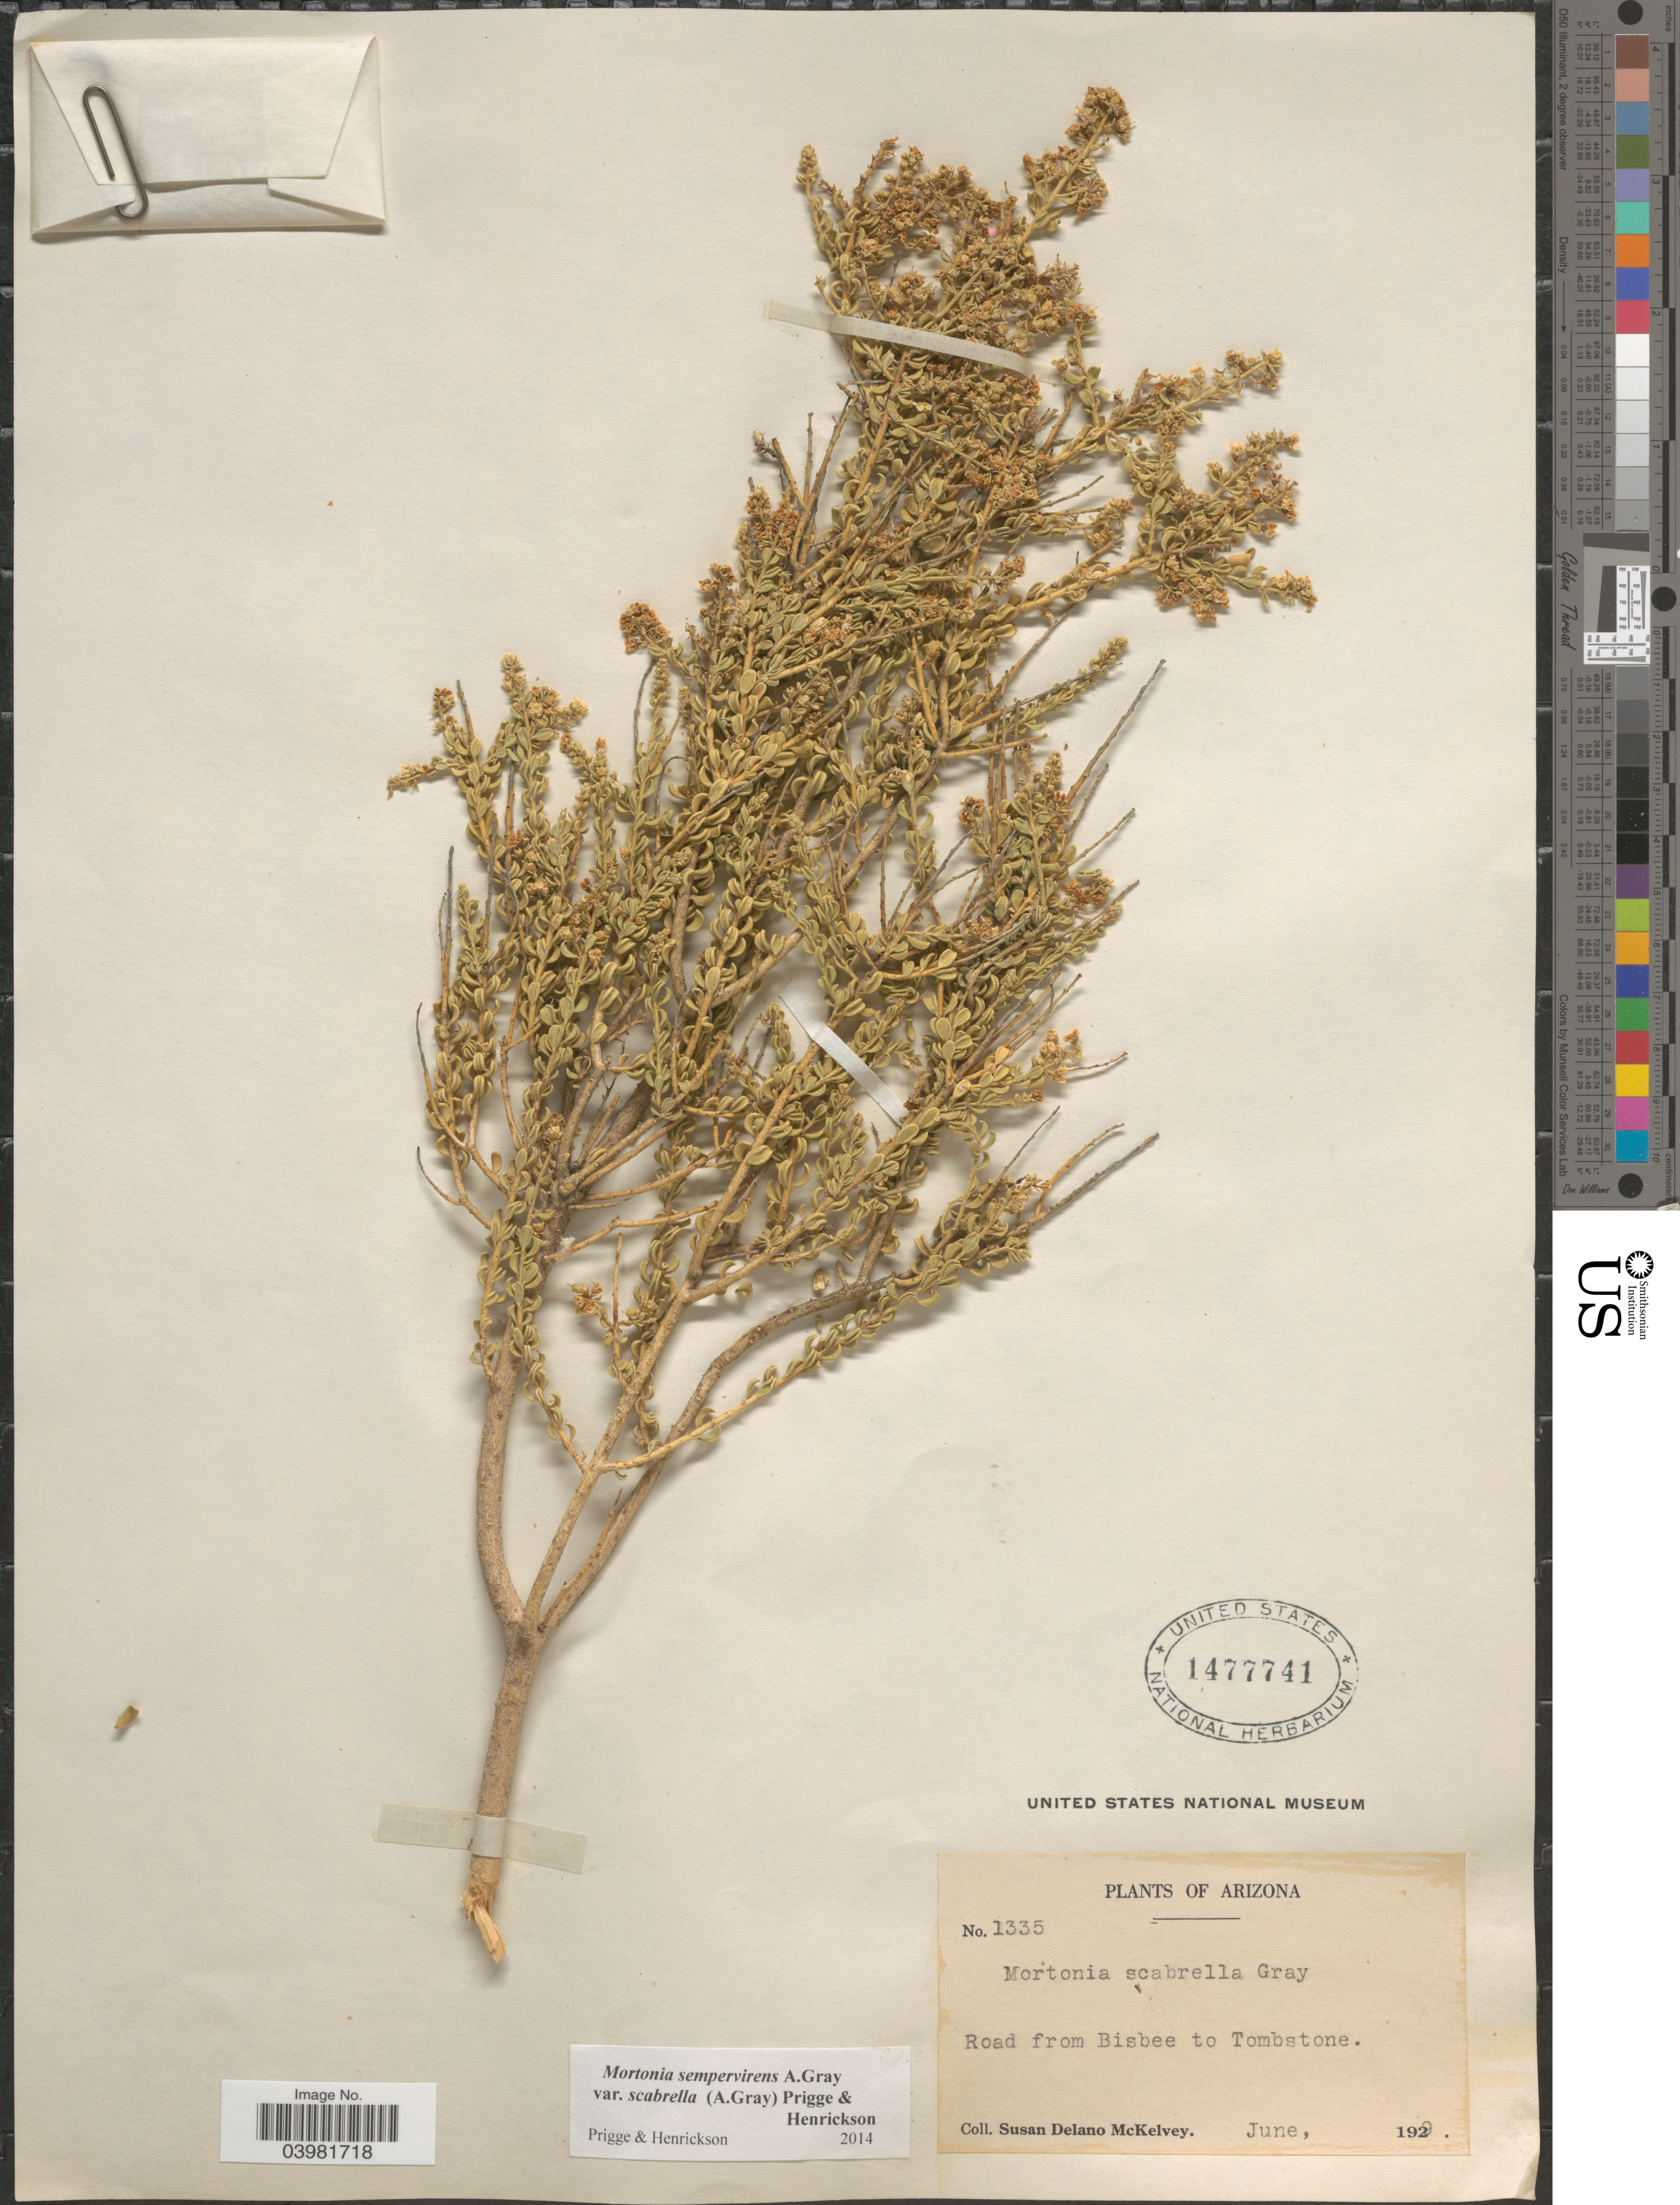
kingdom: Plantae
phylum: Tracheophyta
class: Magnoliopsida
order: Celastrales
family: Celastraceae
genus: Mortonia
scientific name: Mortonia scabrella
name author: A. Gray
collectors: S. A. McKelvey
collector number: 1335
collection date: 1929-06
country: United States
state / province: Arizona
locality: Road from Bisbee to Tombstone.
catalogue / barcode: US 1477741